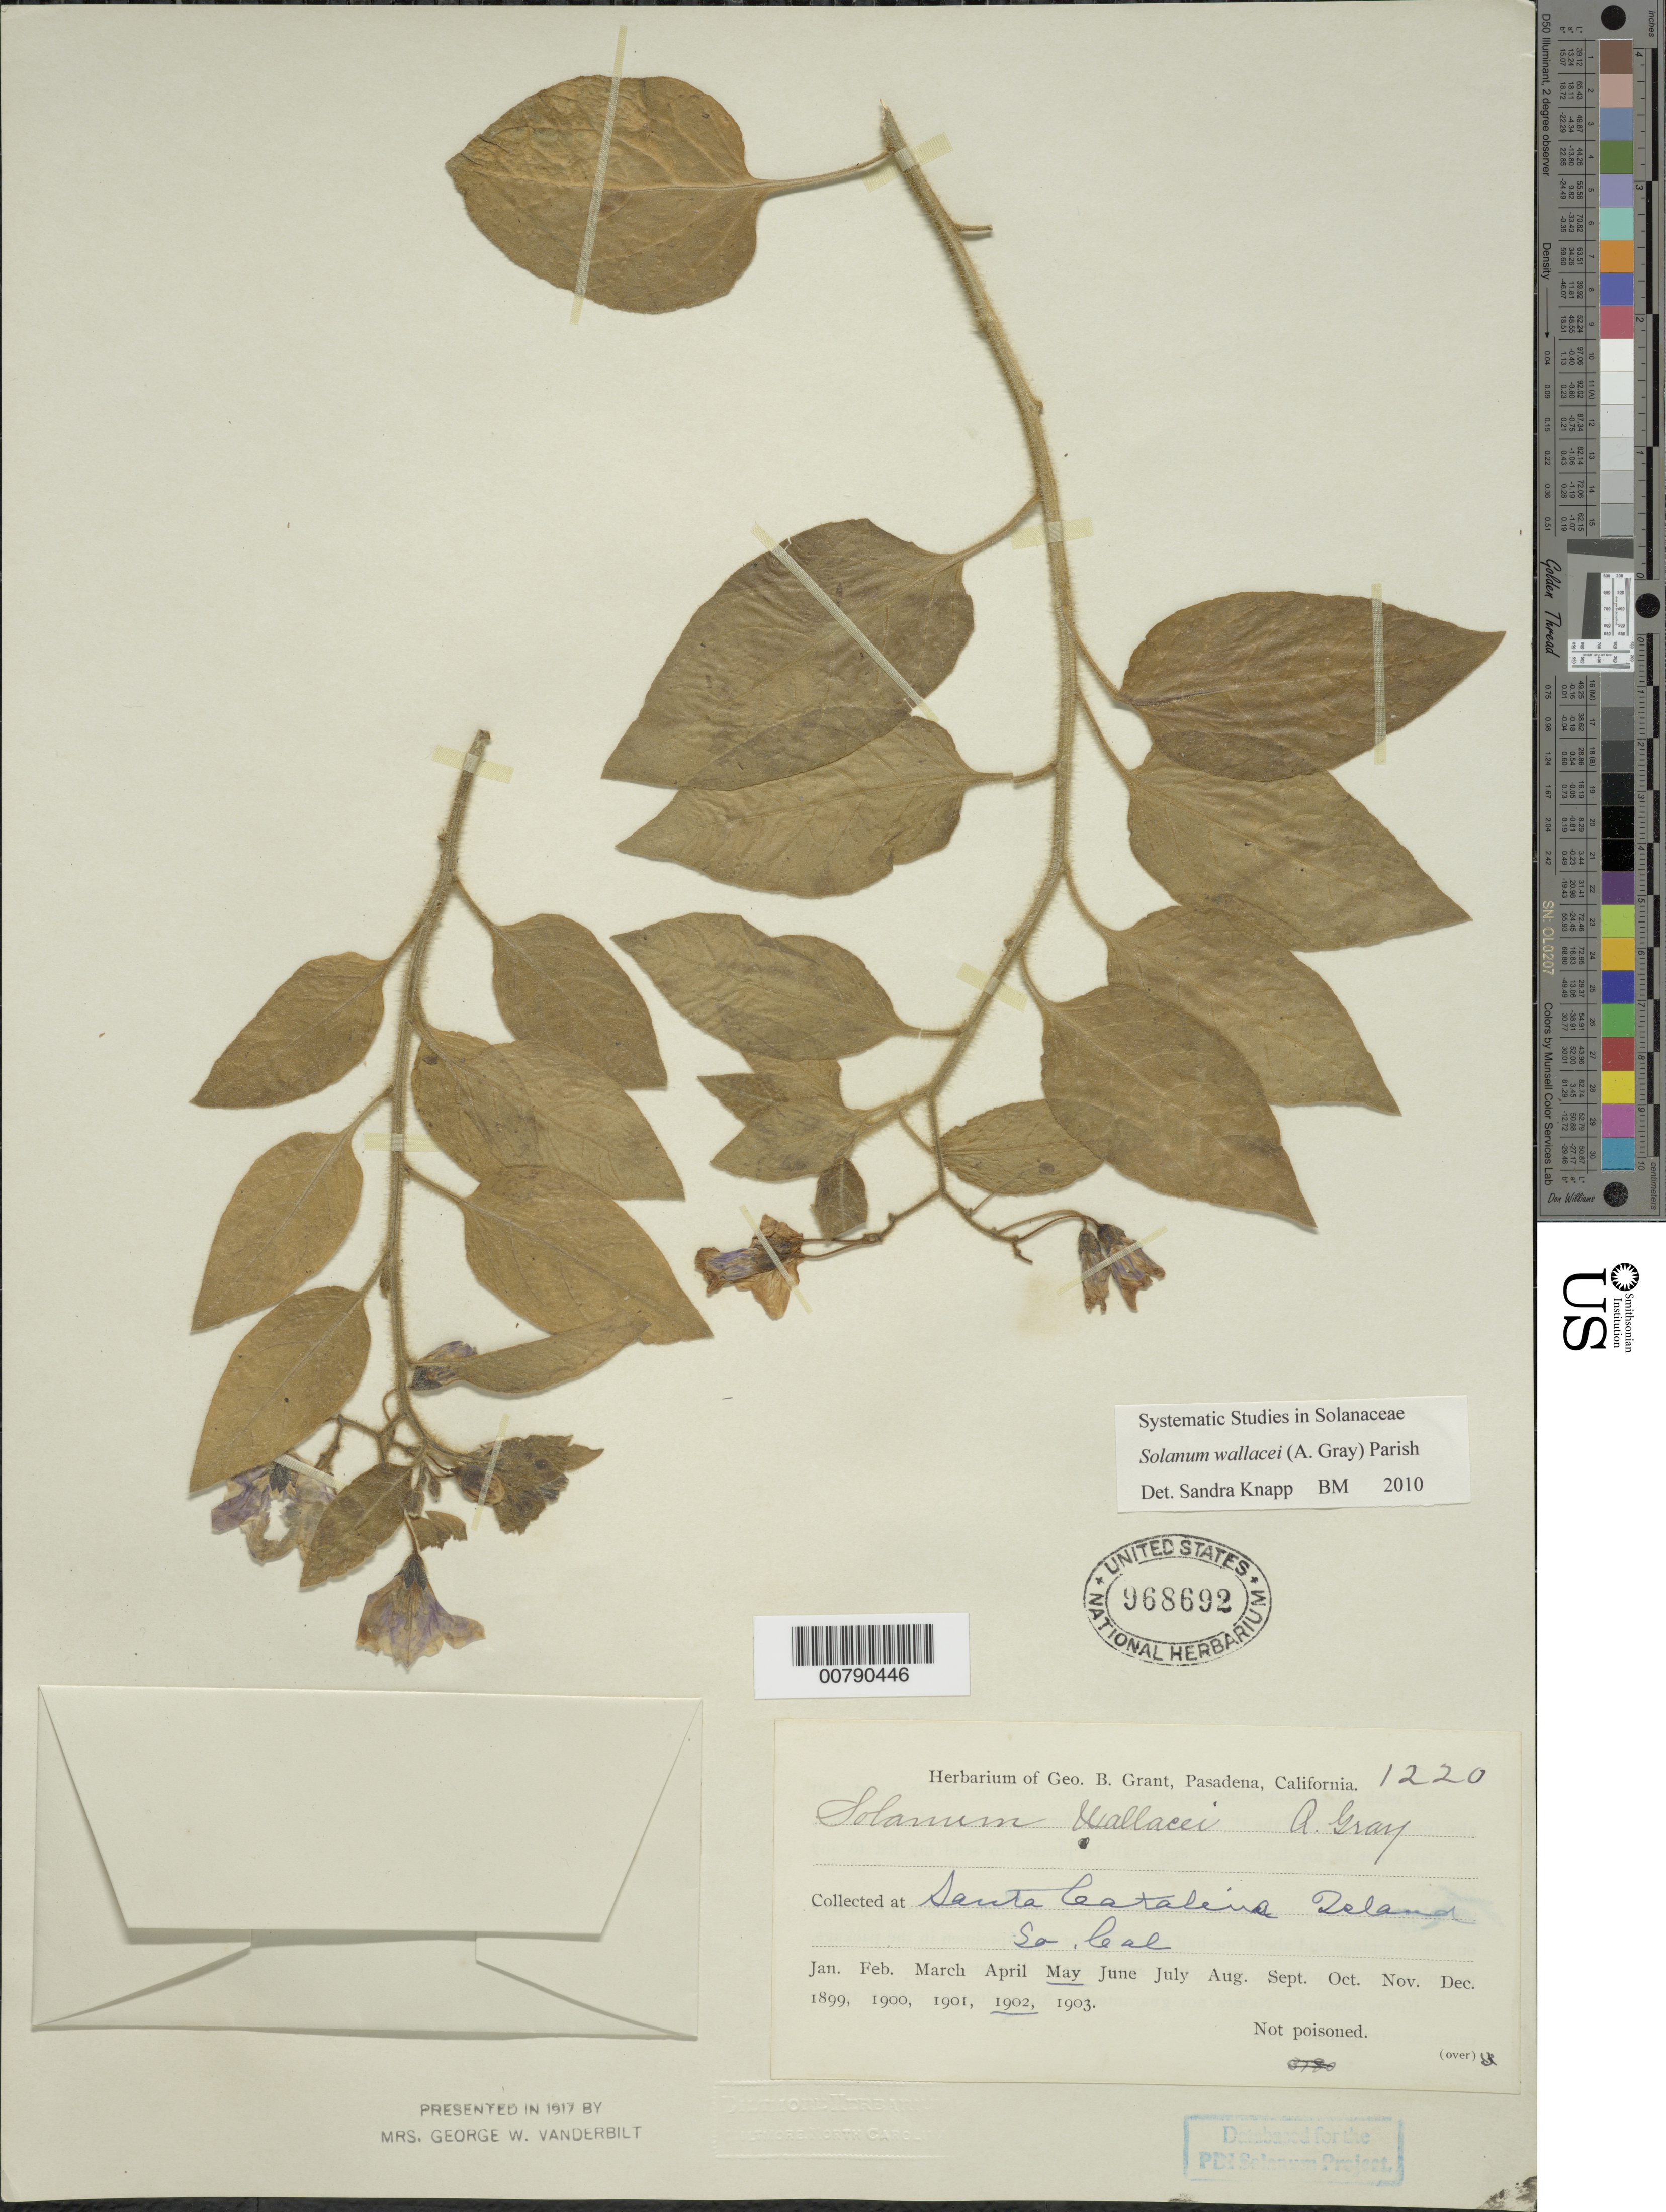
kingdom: Plantae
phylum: Tracheophyta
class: Magnoliopsida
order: Solanales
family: Solanaceae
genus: Solanum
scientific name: Solanum wallacei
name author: (A. Gray) Parish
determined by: Knapp, S. D.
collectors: G. Grant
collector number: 1220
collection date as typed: May 1902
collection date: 1902-05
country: United States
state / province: California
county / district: Los Angeles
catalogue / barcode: US 968692